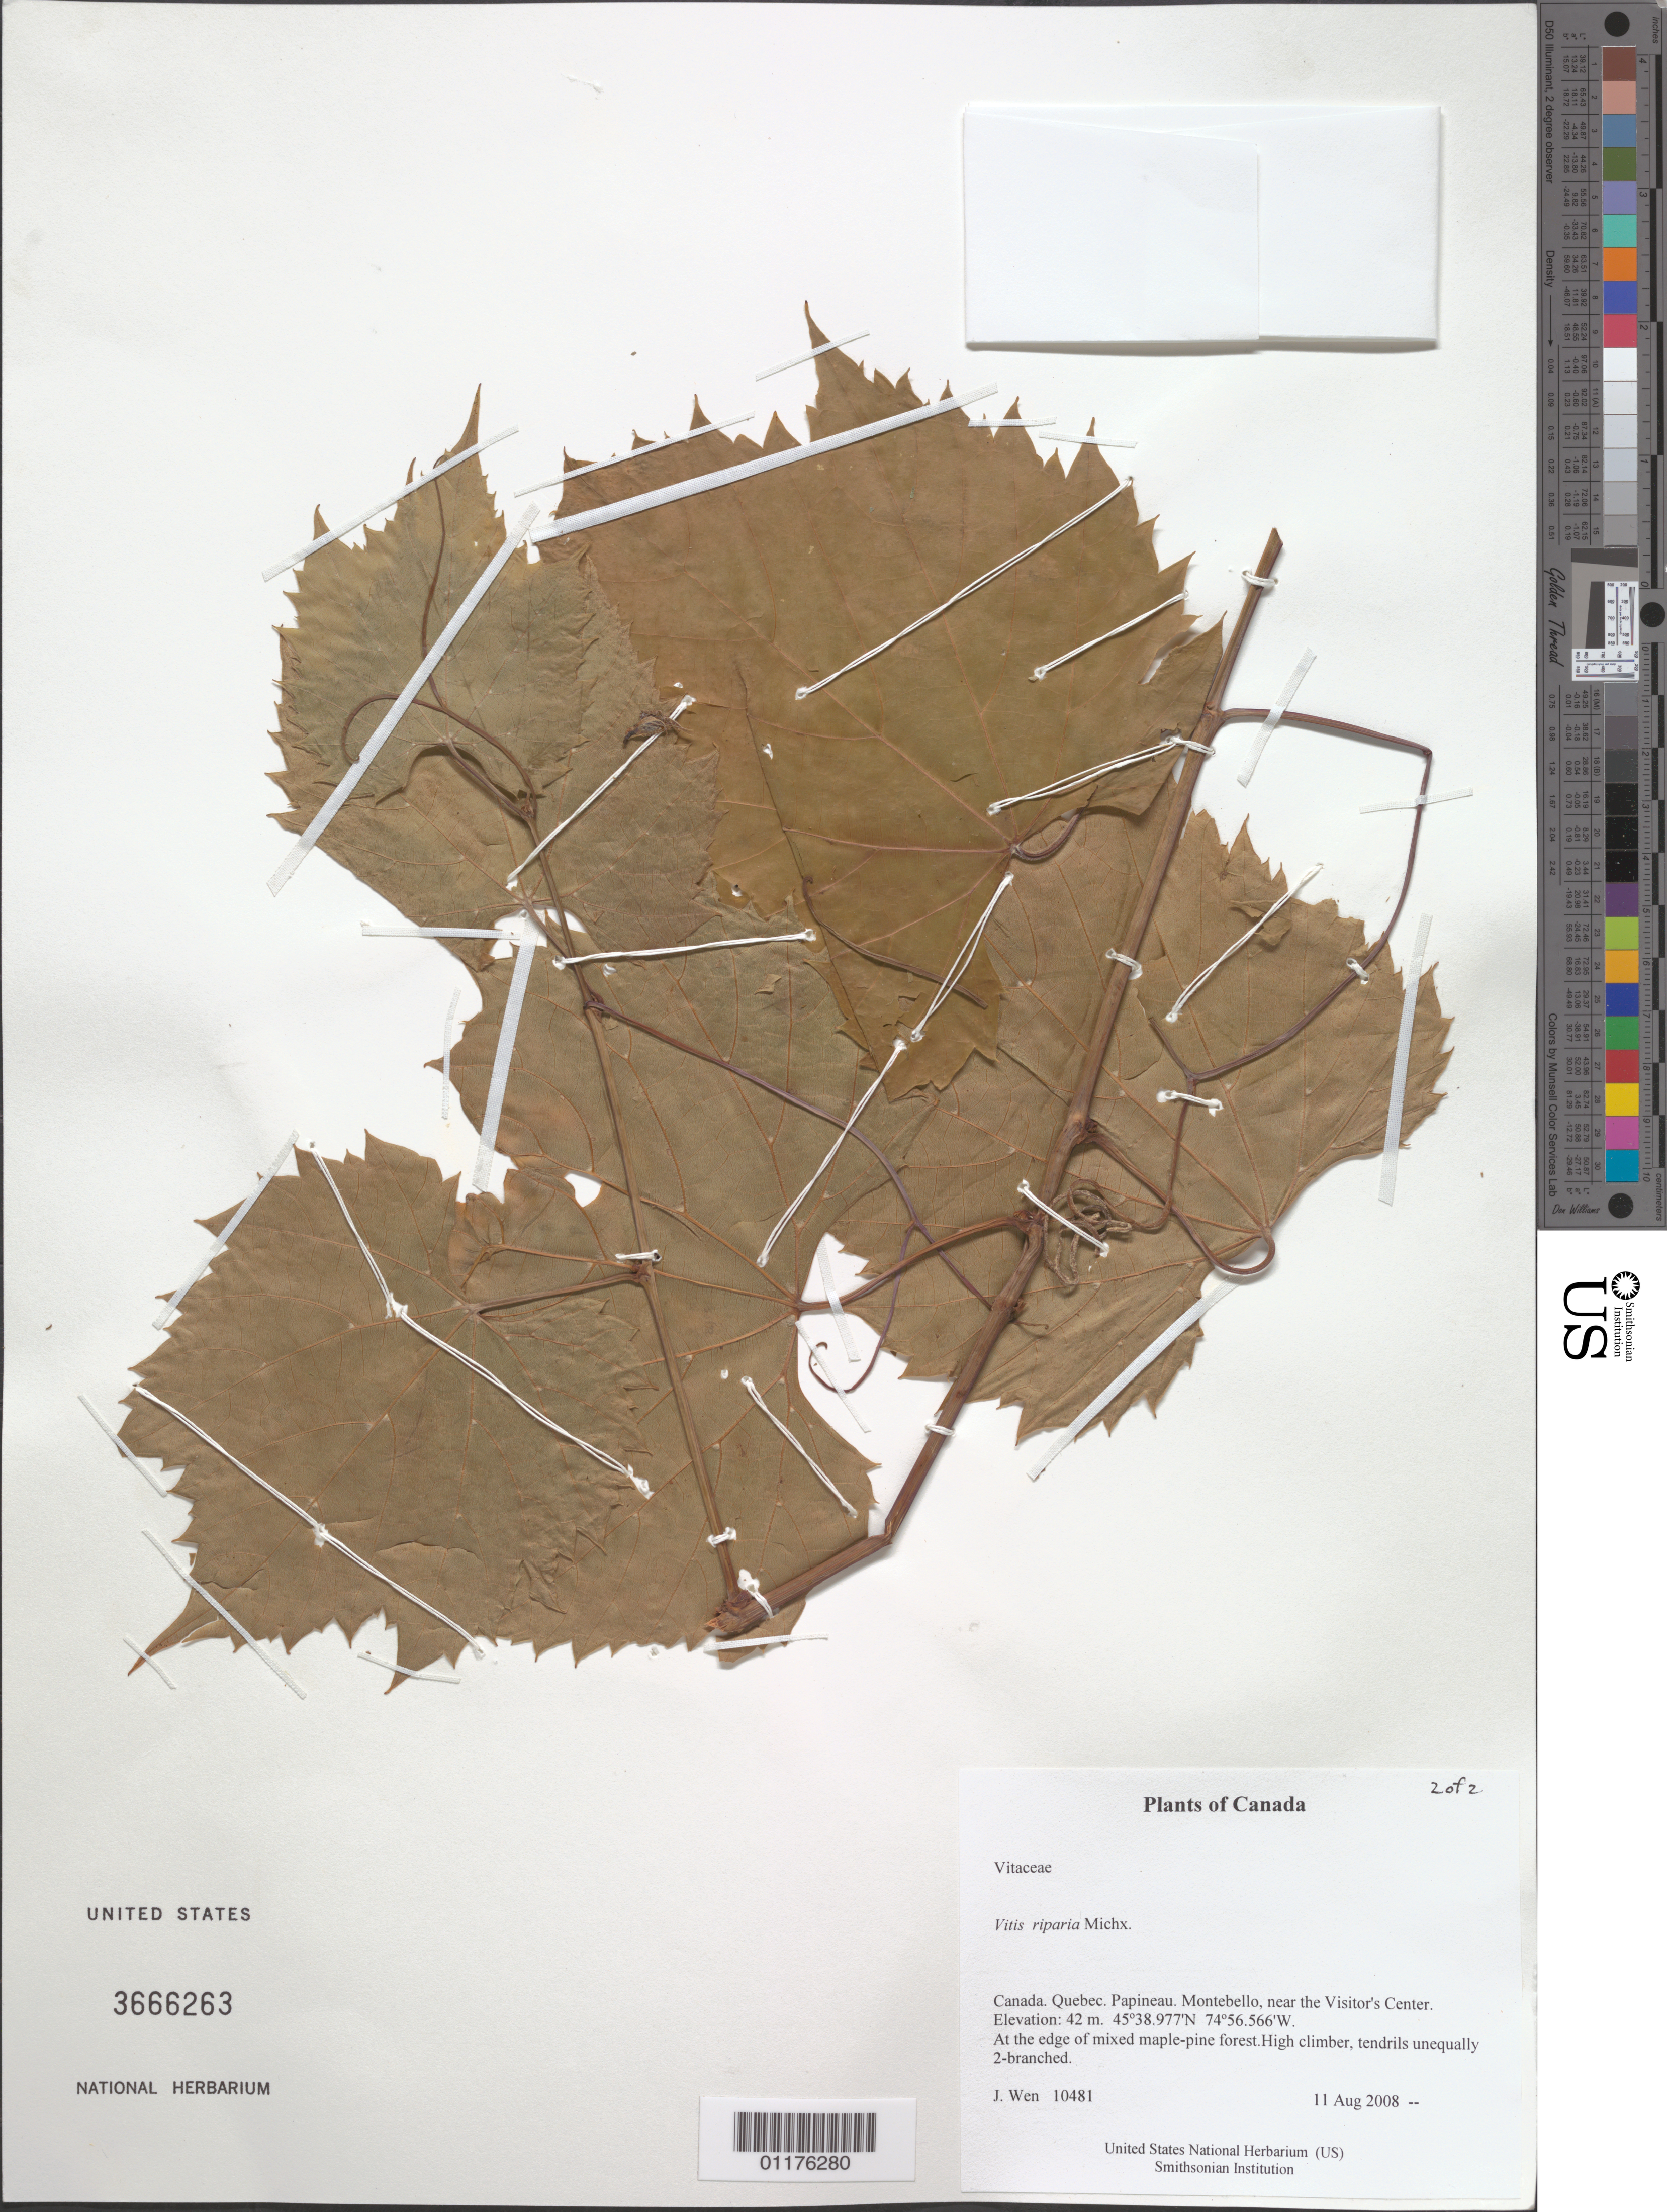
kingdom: Plantae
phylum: Tracheophyta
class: Magnoliopsida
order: Vitales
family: Vitaceae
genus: Vitis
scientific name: Vitis riparia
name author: Michx.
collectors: J. Wen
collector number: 10481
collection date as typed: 11 Aug 2008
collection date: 2008-08-11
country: Canada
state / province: Quebec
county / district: Papineau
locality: Montebello, near the Visitor's Center.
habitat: At the edge of mixed maple-pine forest.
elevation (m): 42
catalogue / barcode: US 3666263